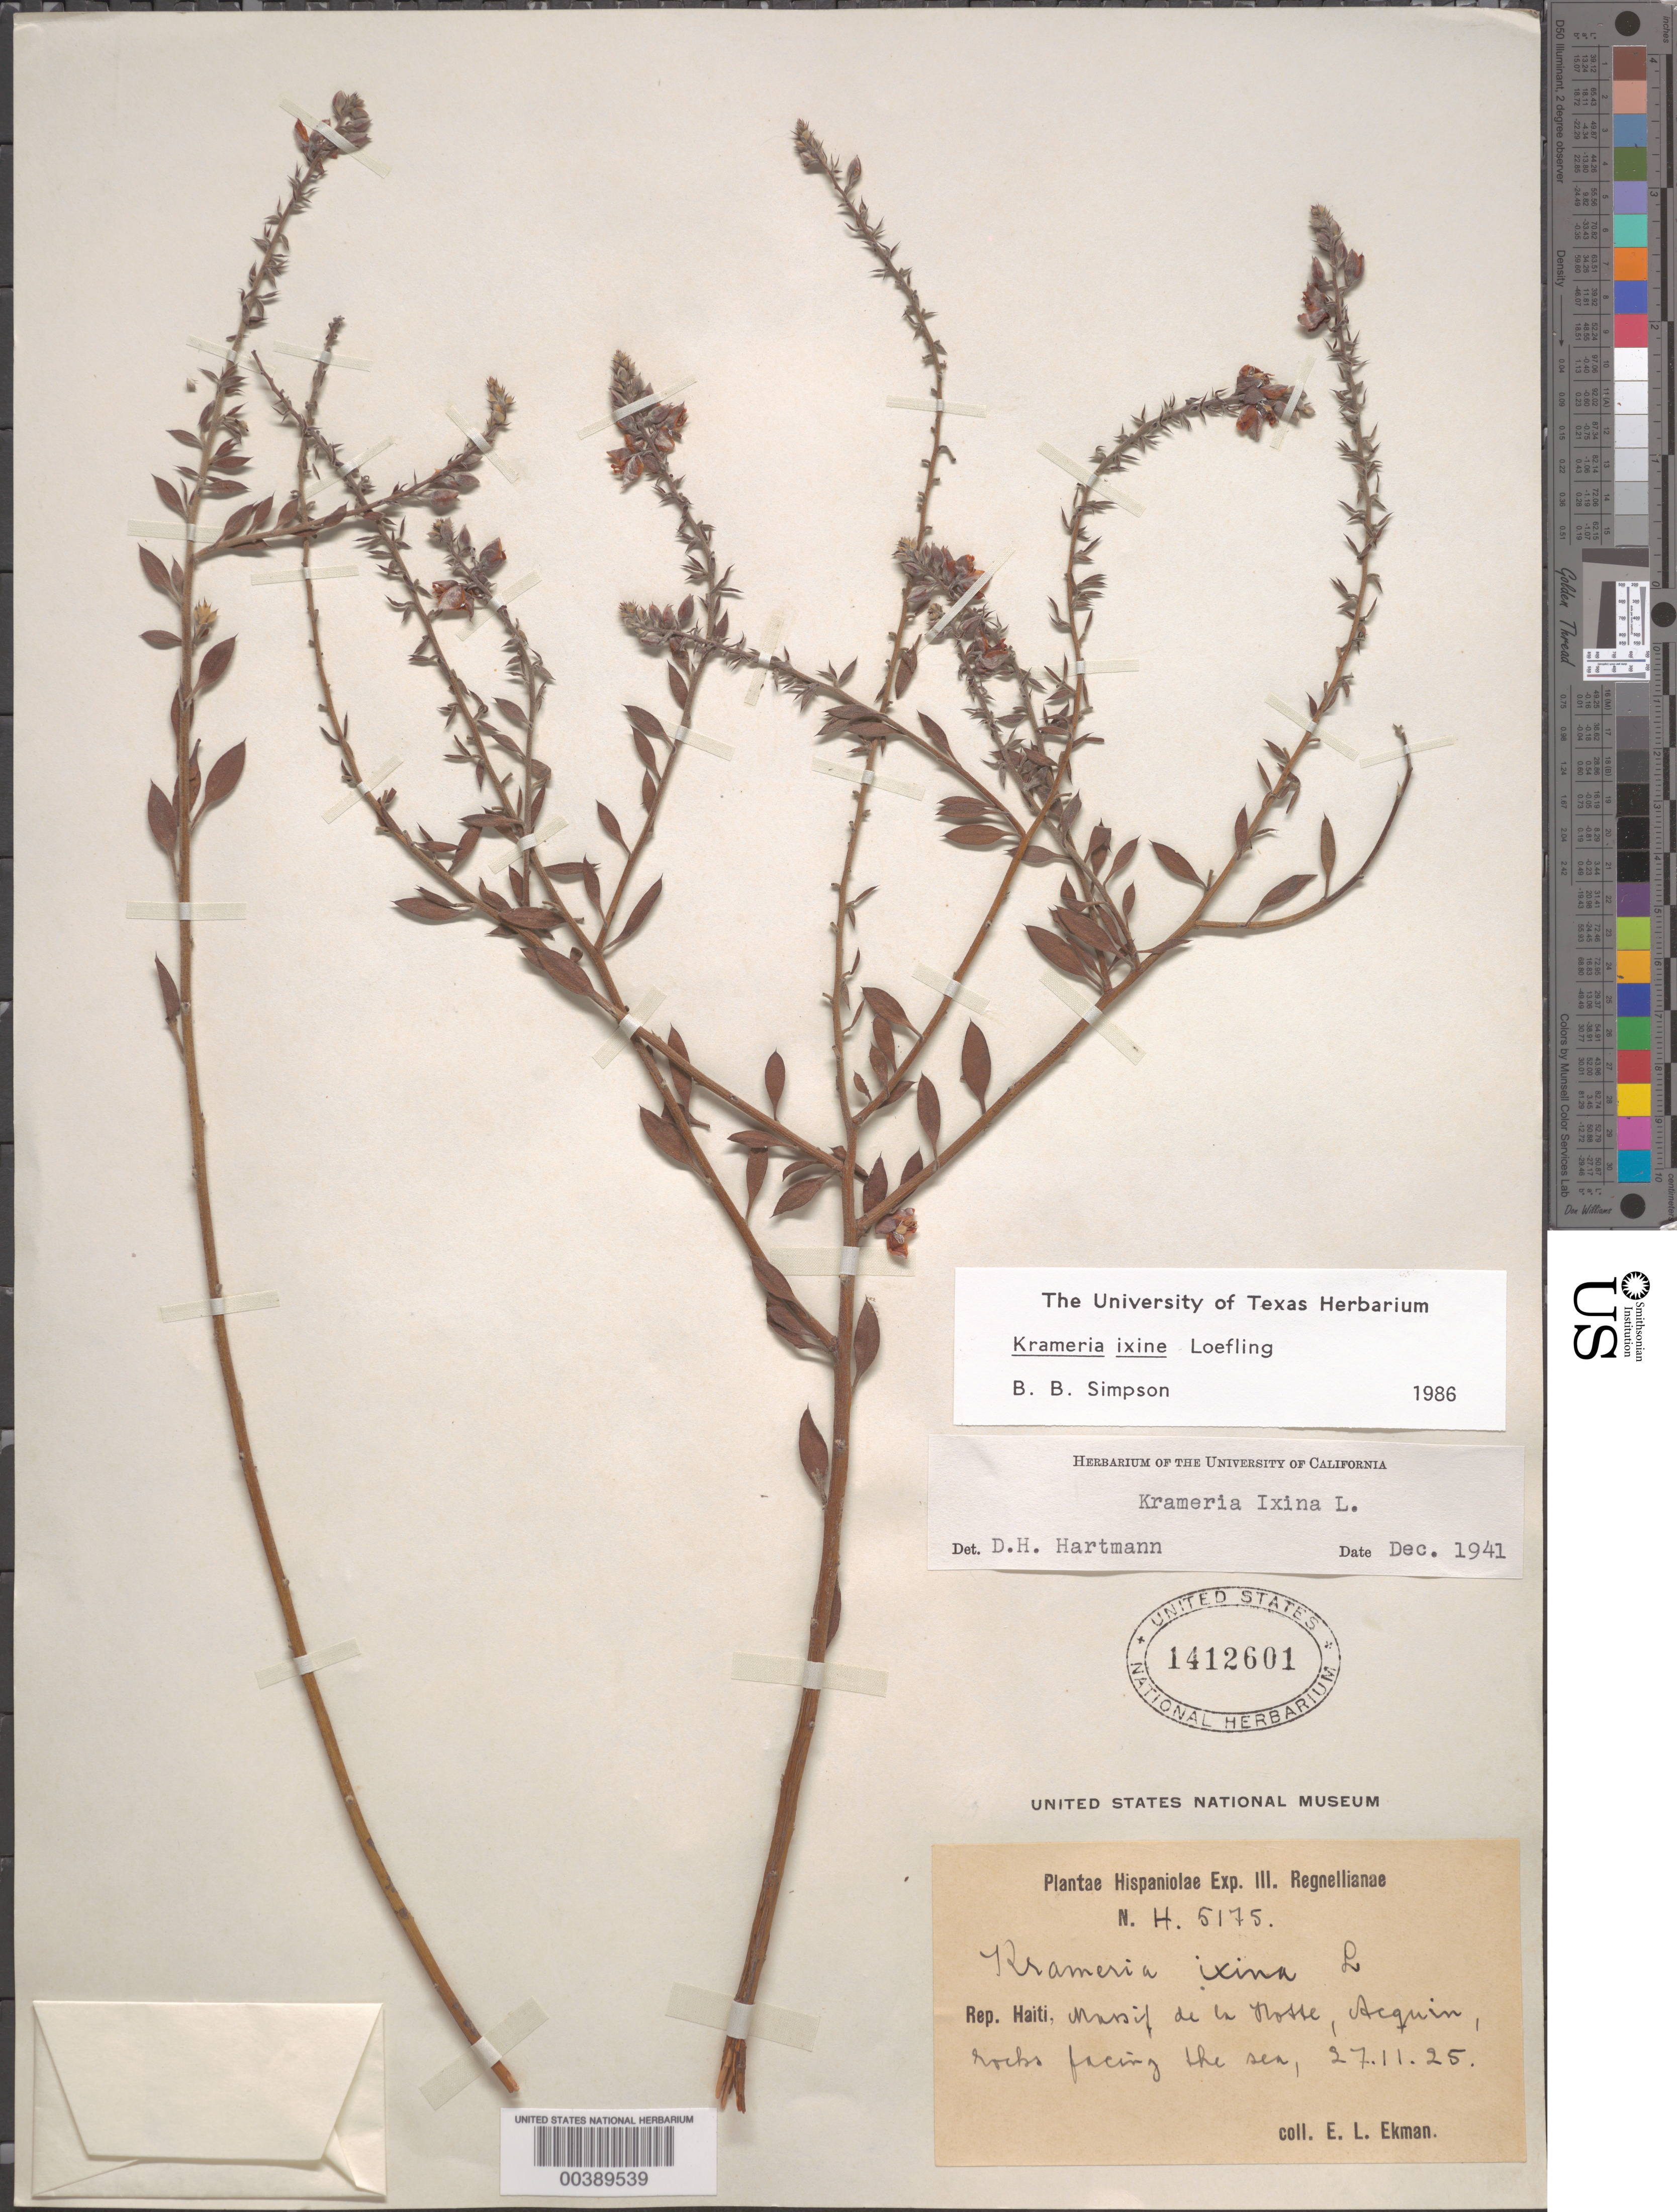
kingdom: Plantae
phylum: Tracheophyta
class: Magnoliopsida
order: Zygophyllales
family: Krameriaceae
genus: Krameria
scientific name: Krameria ixine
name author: L.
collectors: E. L. Ekman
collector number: N.h. 5175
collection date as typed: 27 Nov 1925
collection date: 1925-11-27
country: Haiti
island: Hispaniola Island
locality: Massif de la notte, acquin, rocks facing sea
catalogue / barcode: US 1412601